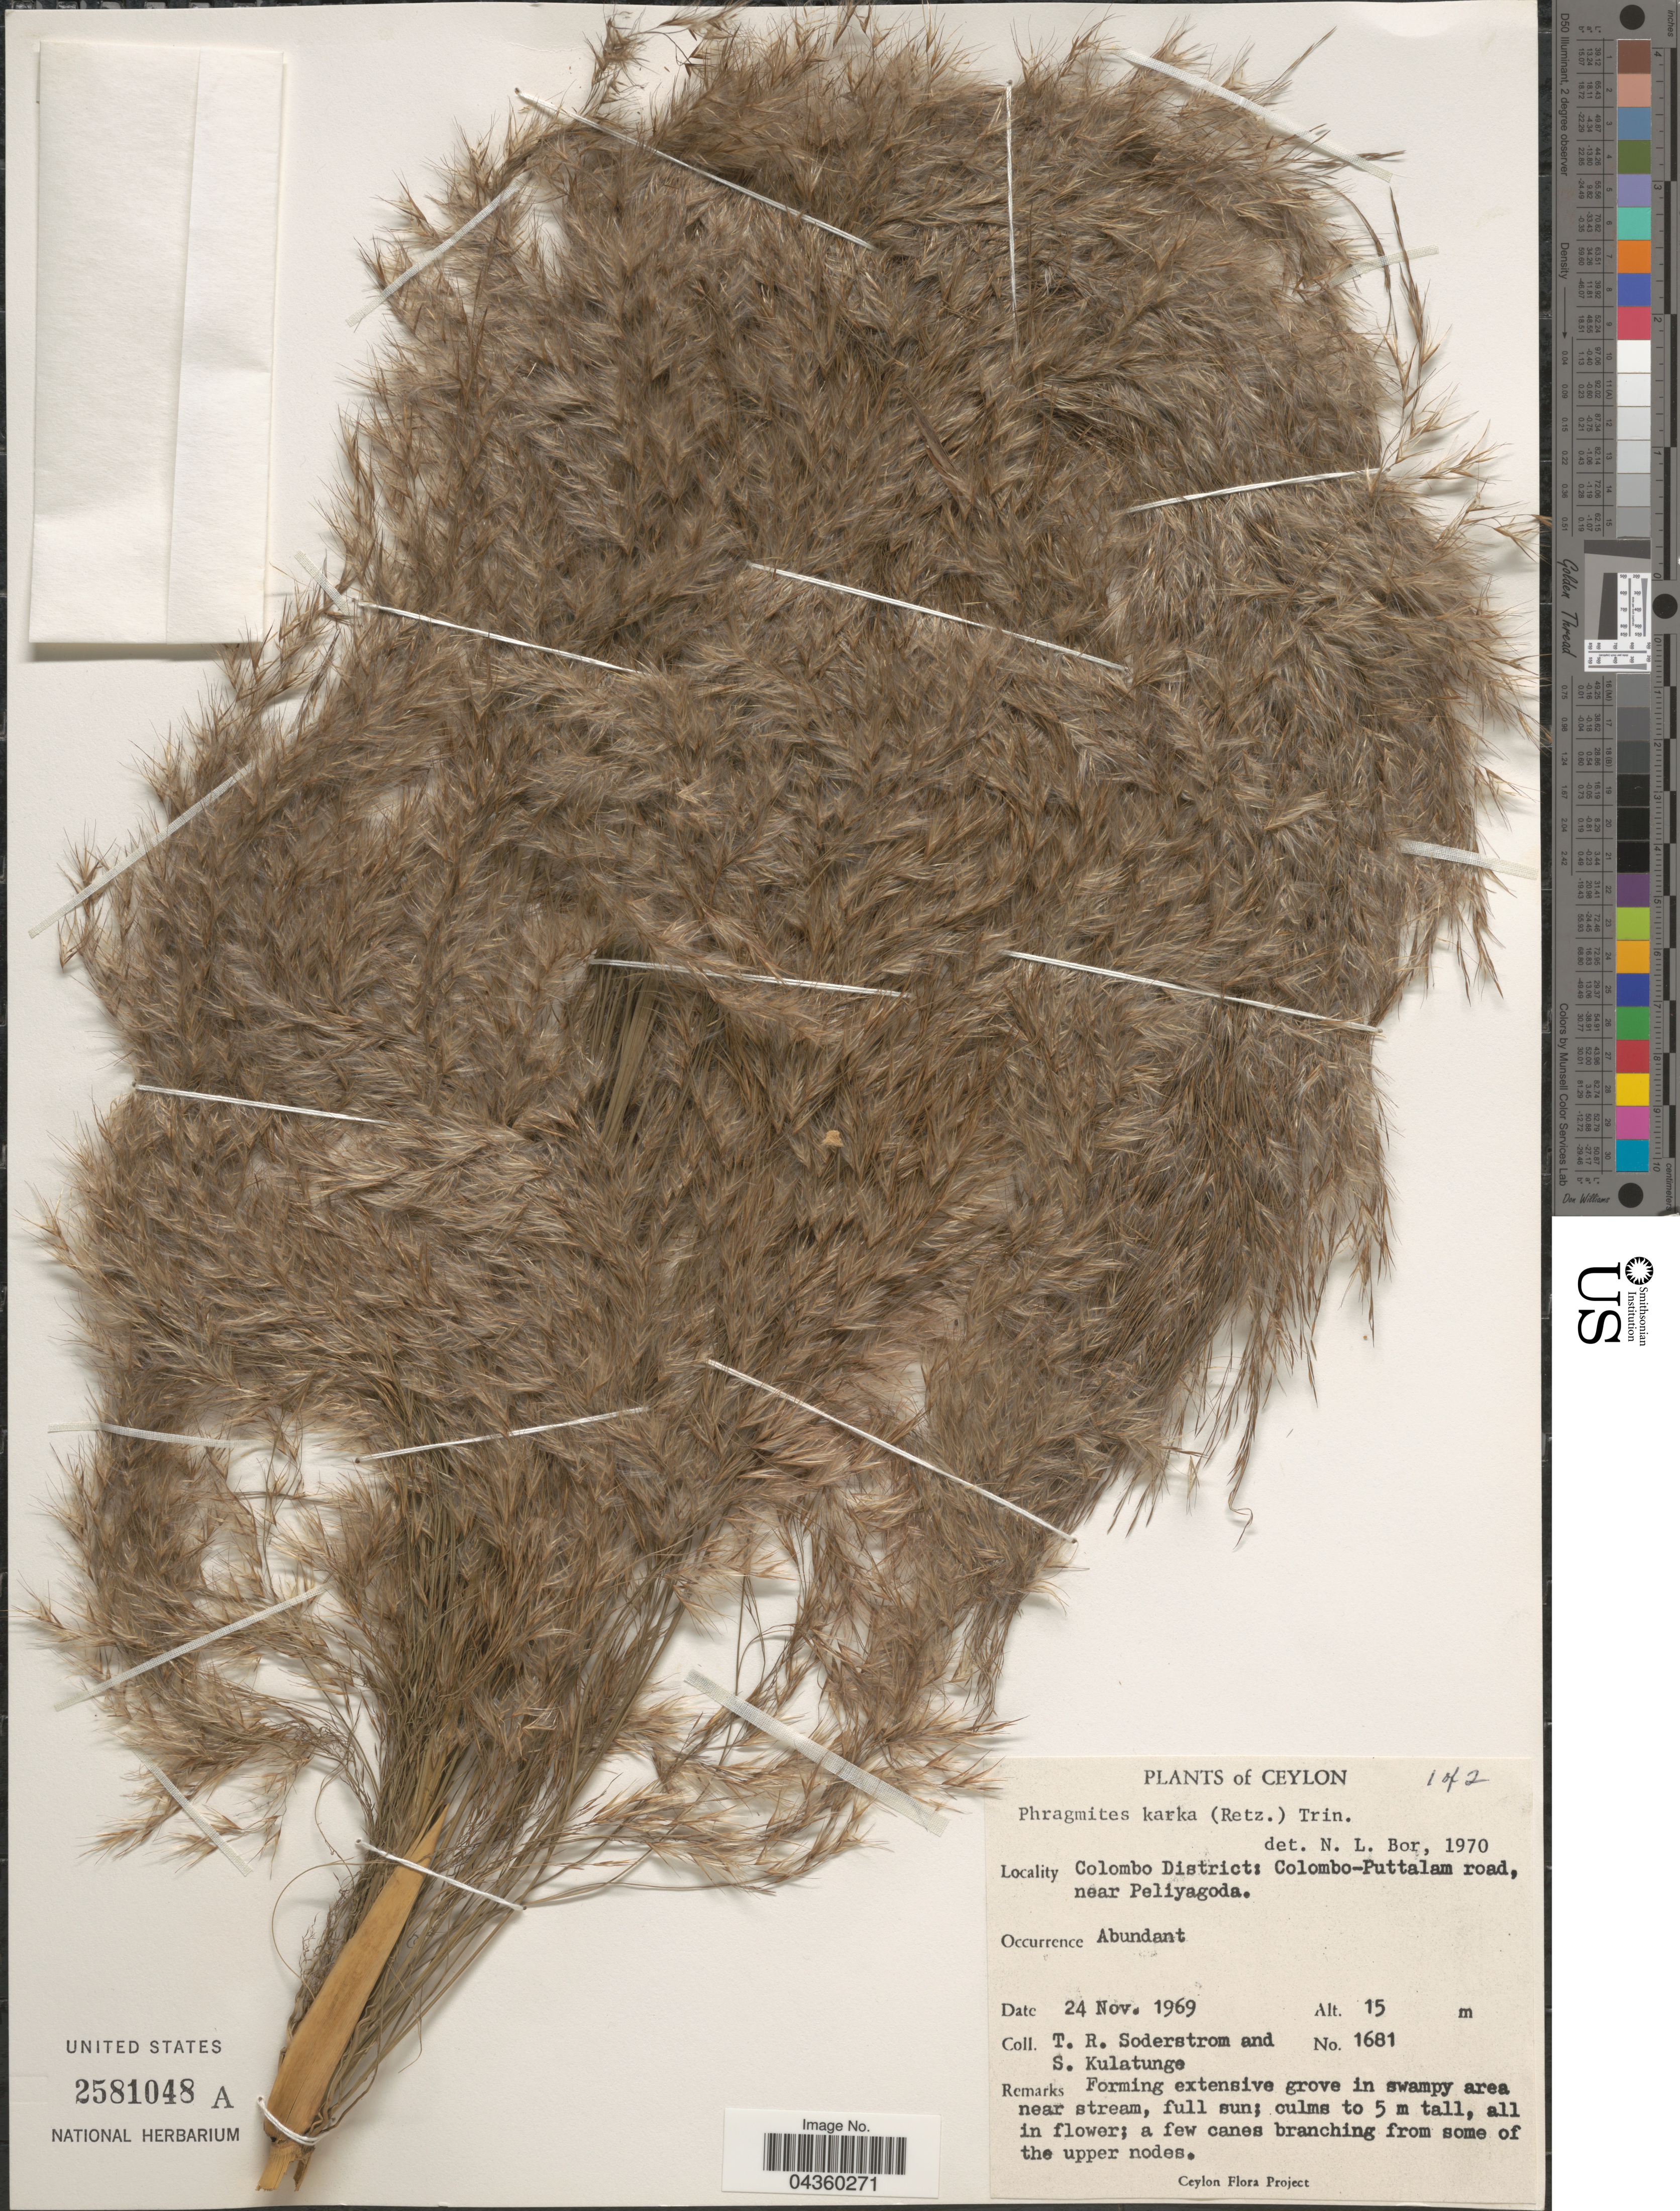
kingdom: Plantae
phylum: Tracheophyta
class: Liliopsida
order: Poales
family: Poaceae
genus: Phragmites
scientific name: Phragmites karka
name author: (Retz.) Trin. ex Steud.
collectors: T. R. Soderstrom & S. Kulatunge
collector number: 1681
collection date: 1969-11-24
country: Sri Lanka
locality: Ceylon. Colombo District: Colombo-Puttalam road, near Peliyagoda.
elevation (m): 15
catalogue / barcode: US 2581048A